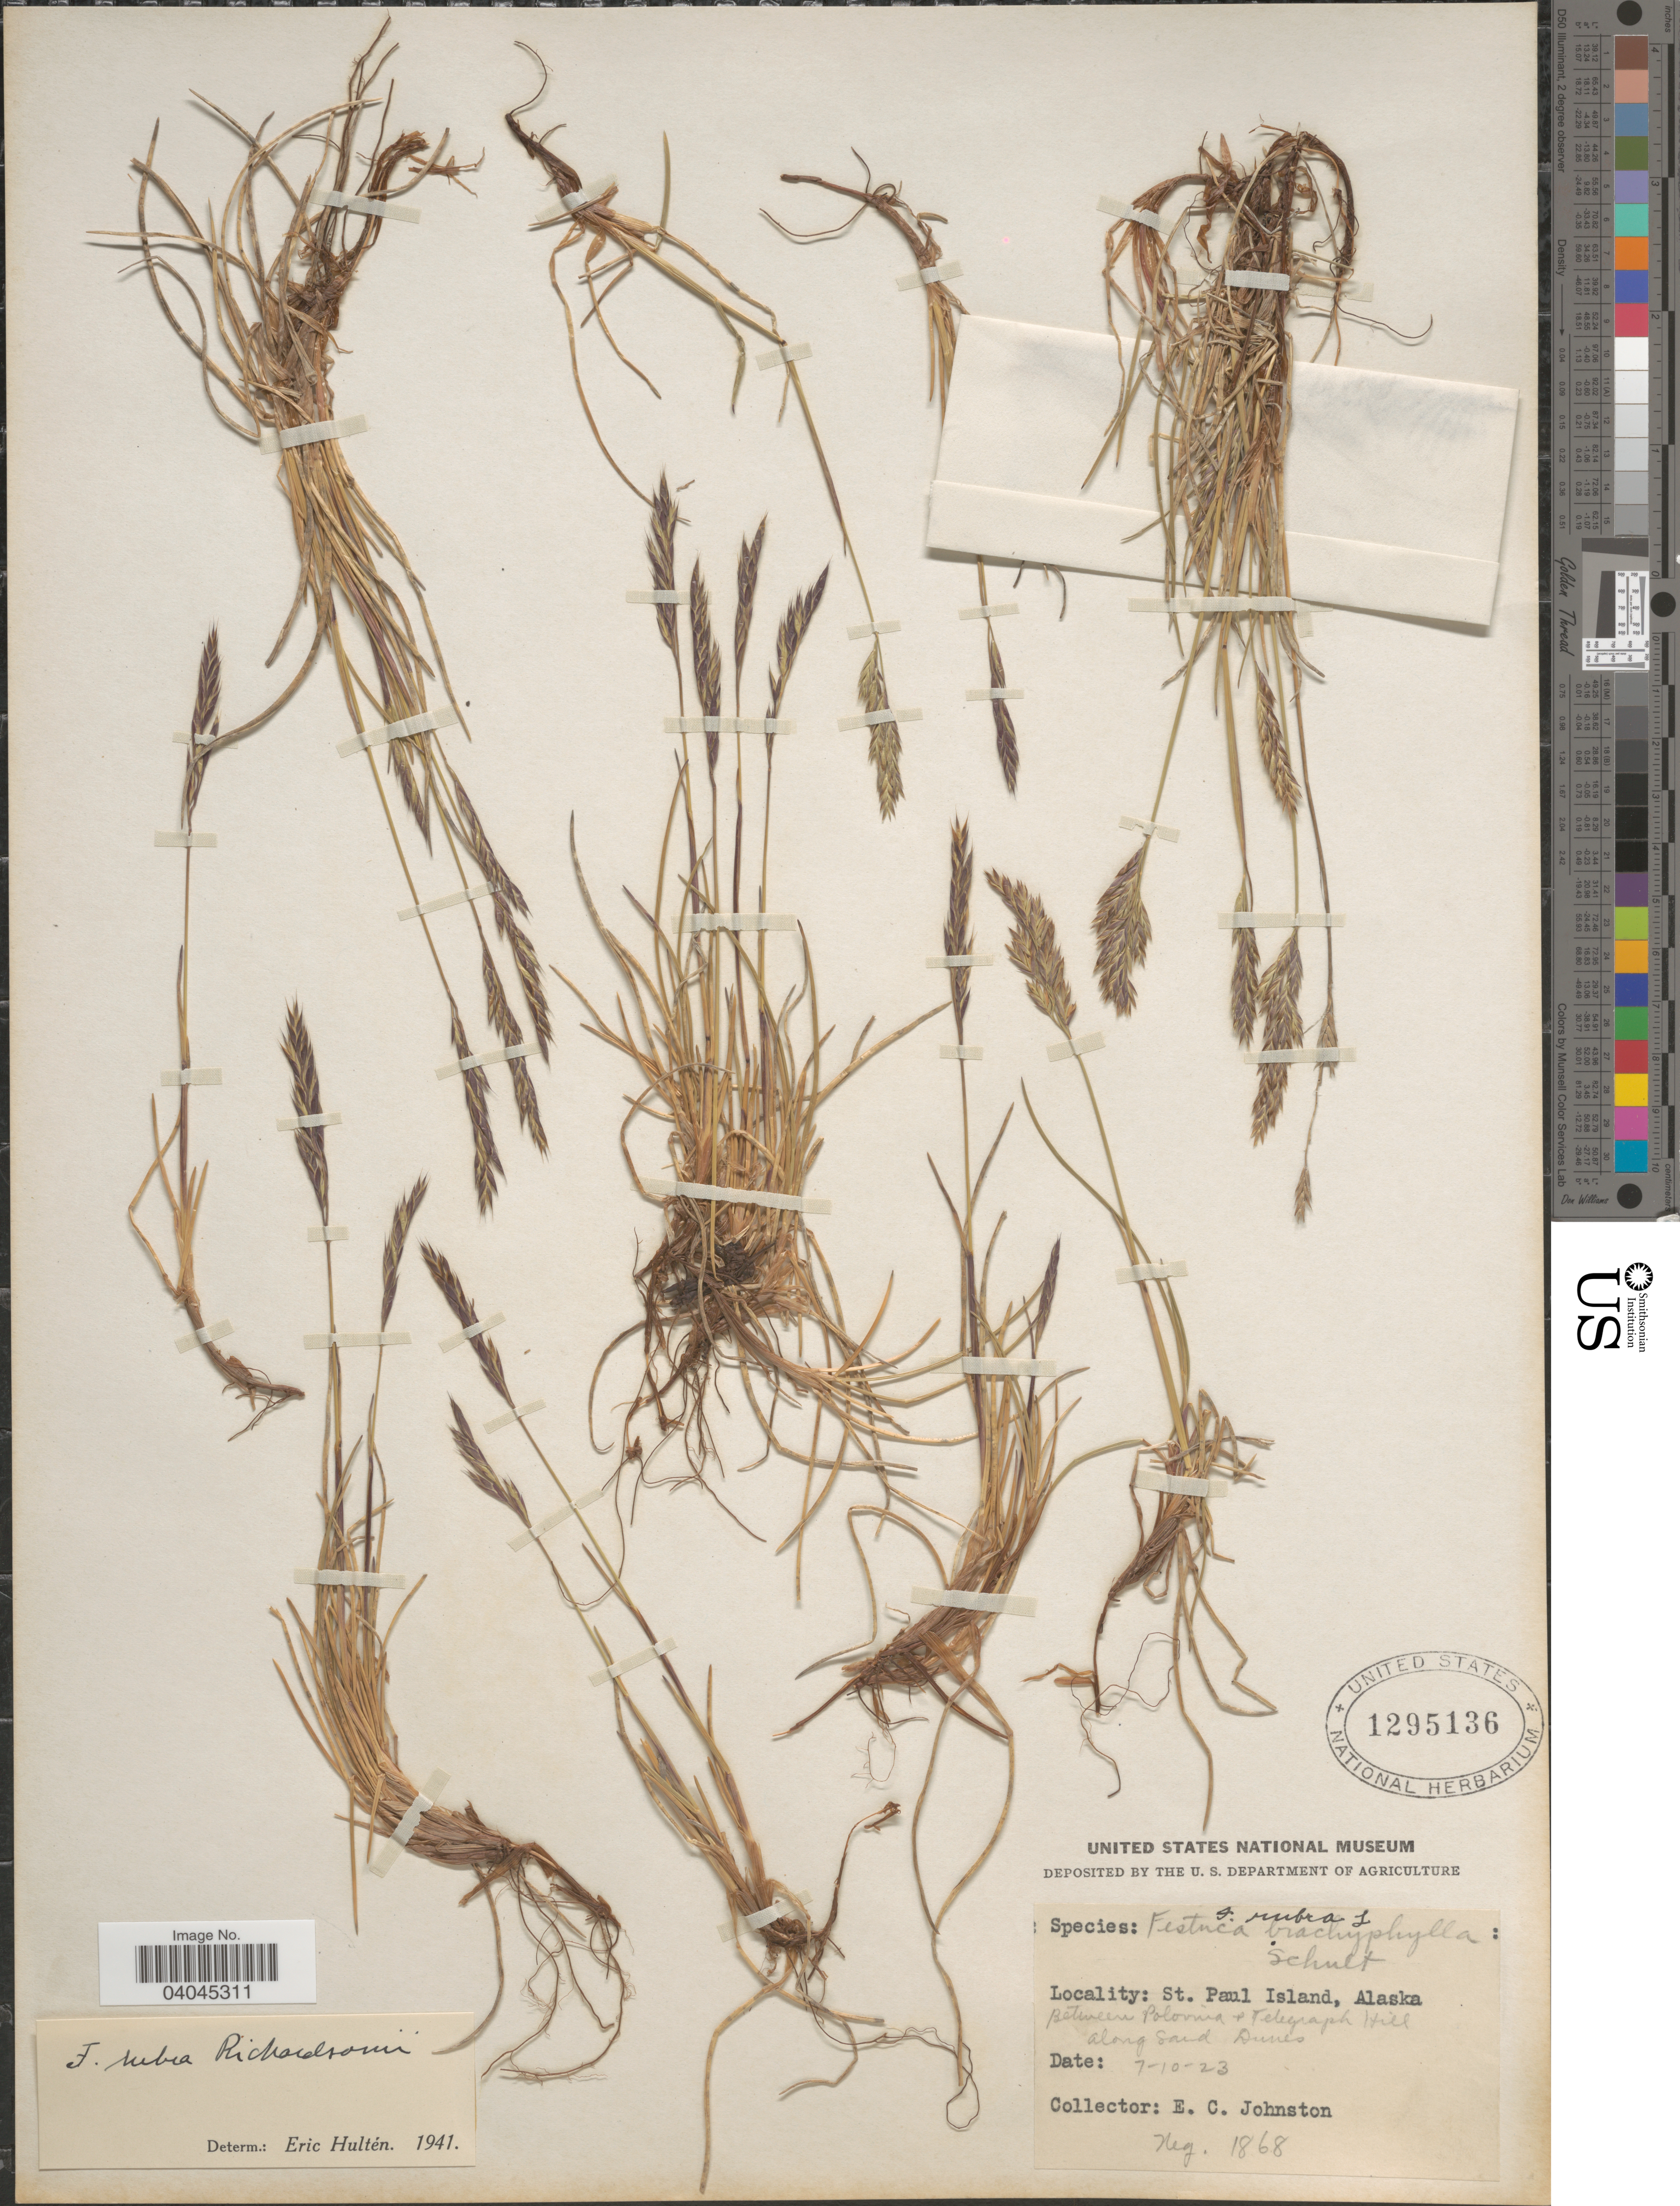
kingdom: Plantae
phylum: Tracheophyta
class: Liliopsida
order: Poales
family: Poaceae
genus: Festuca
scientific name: Festuca rubra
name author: L.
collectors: E. C. Johnston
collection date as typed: Transcribed d/m/y: 10/7/23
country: United States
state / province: Alaska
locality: St. Paul Island. Between Polovina + Telegraph Hill along Sand Dunes.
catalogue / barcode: US 1295136